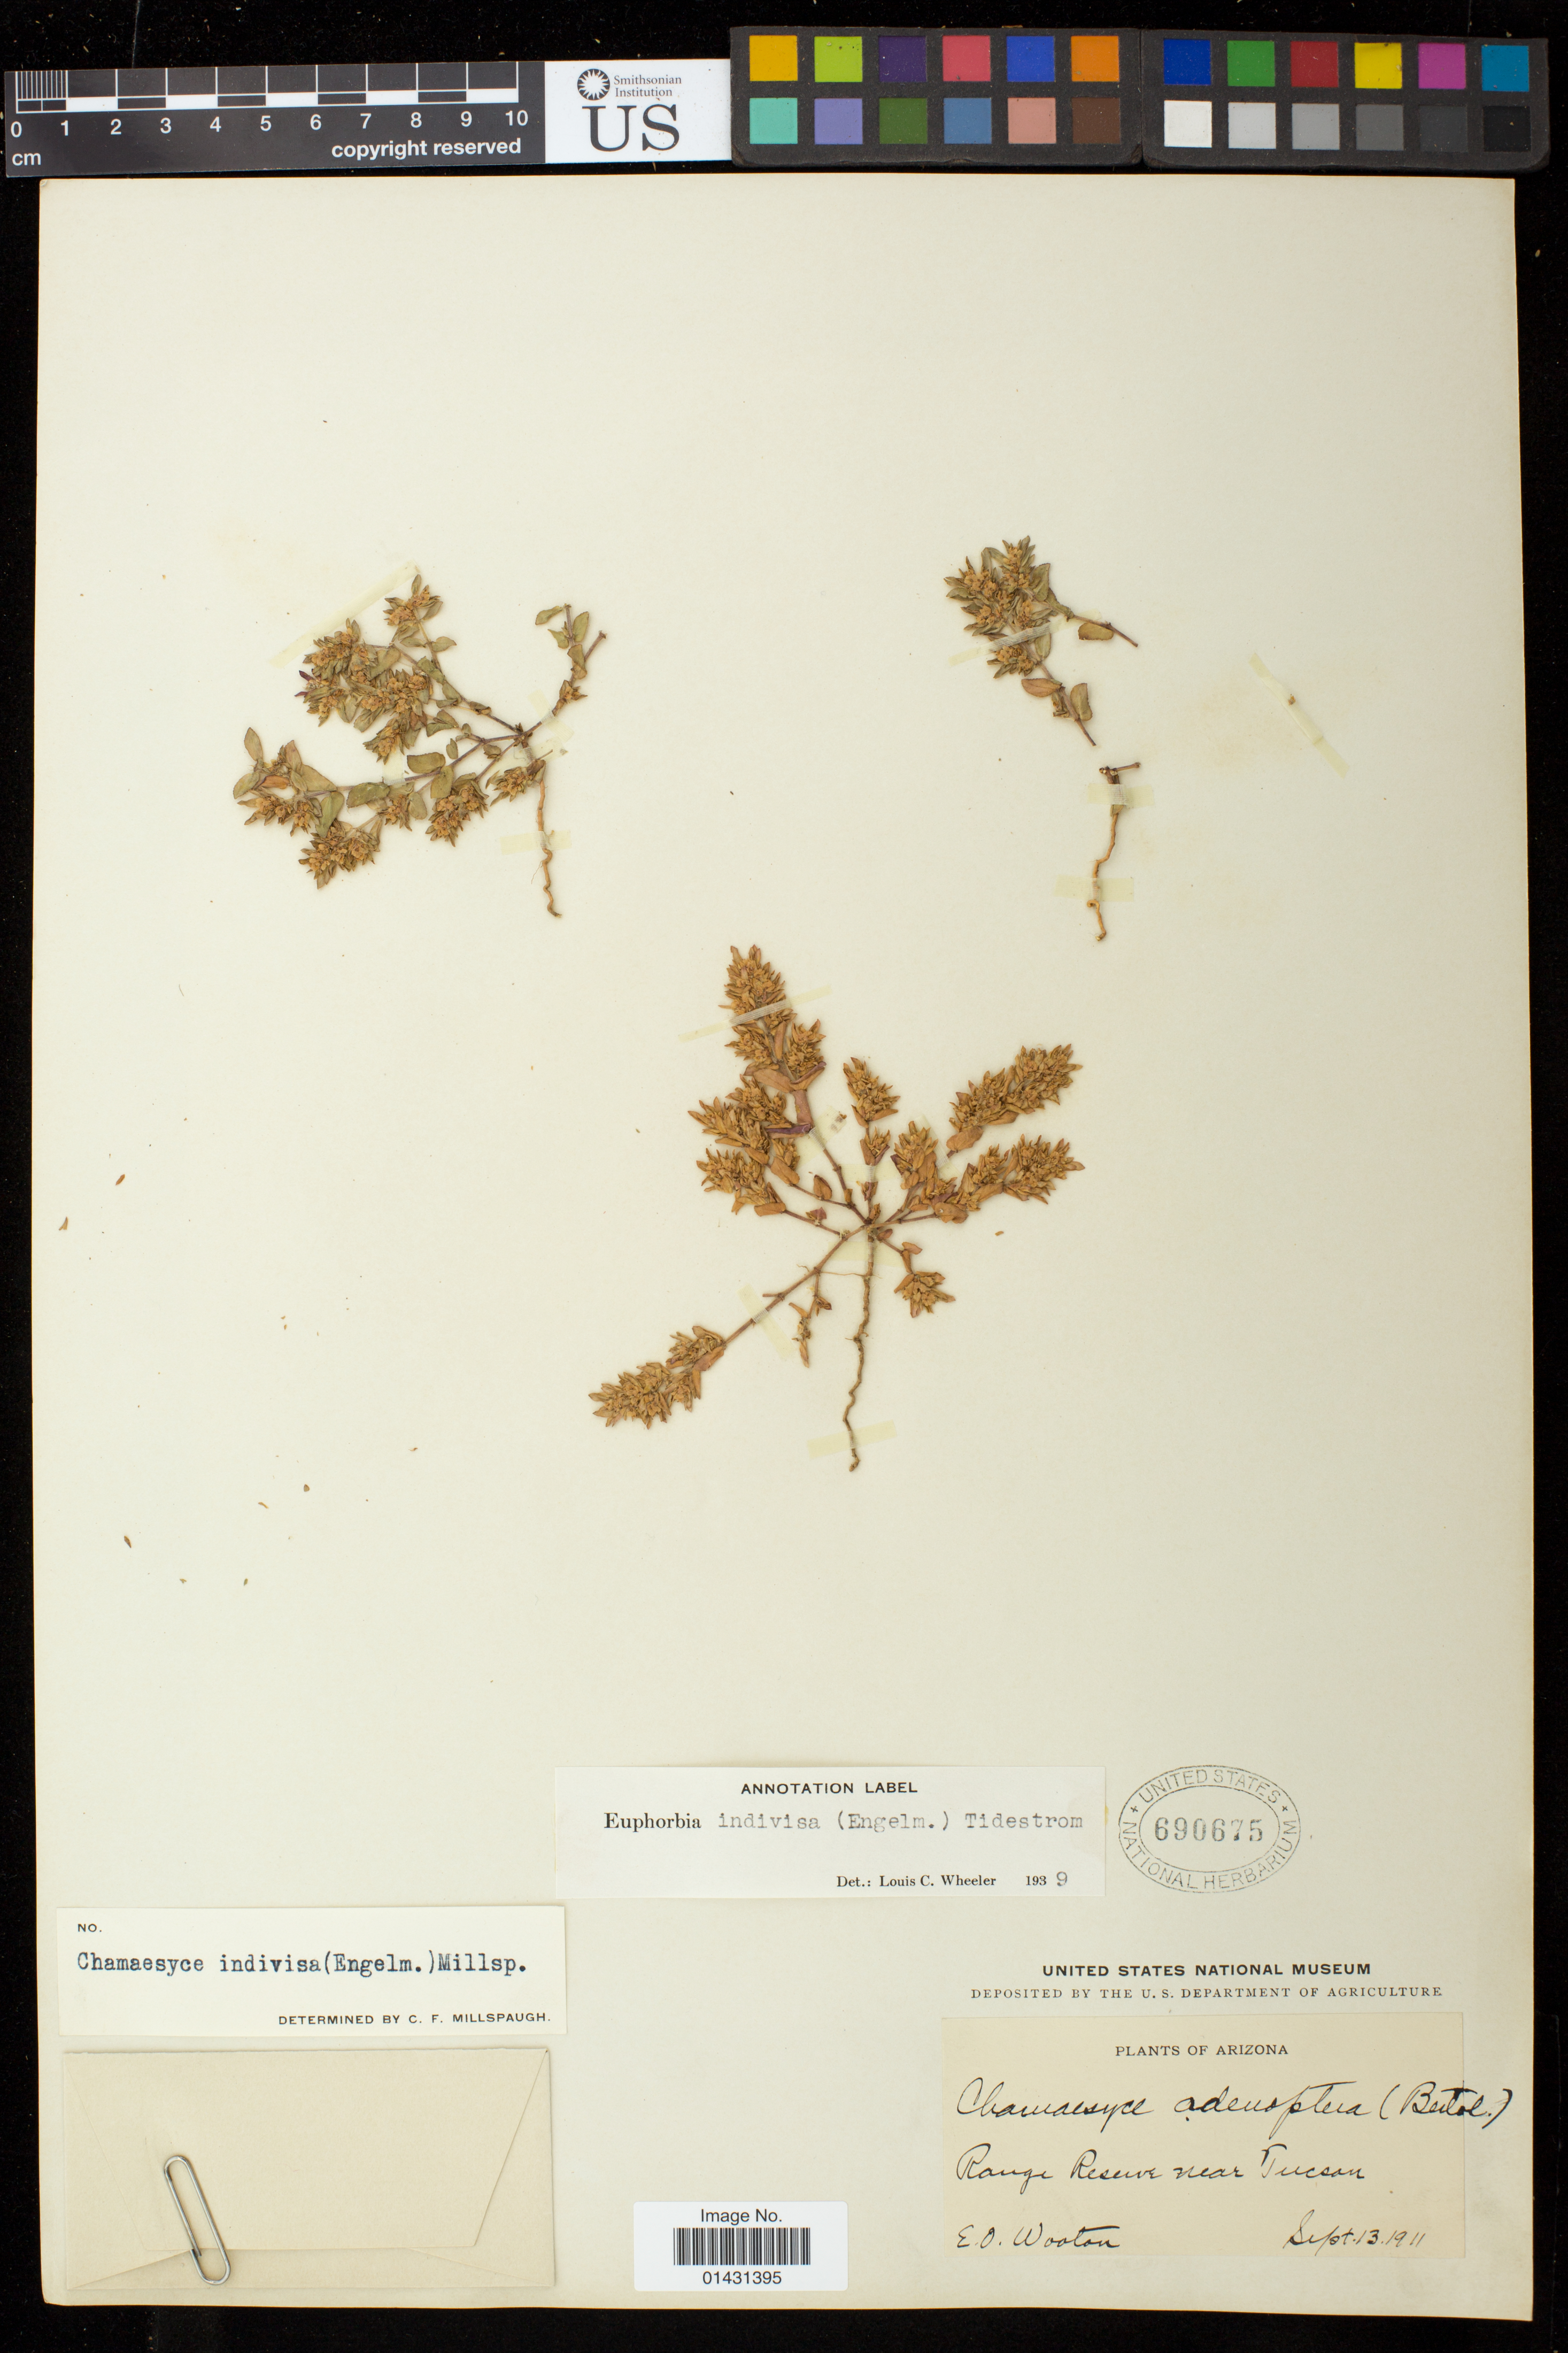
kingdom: Plantae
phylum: Tracheophyta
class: Magnoliopsida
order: Malpighiales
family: Euphorbiaceae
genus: Euphorbia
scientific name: Euphorbia indivisa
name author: (Engelm.) Tidestr.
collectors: E. O. Wooton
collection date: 1911-09-13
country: United States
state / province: Arizona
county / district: Pima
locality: Range Reserve near Tucson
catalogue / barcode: US 690675